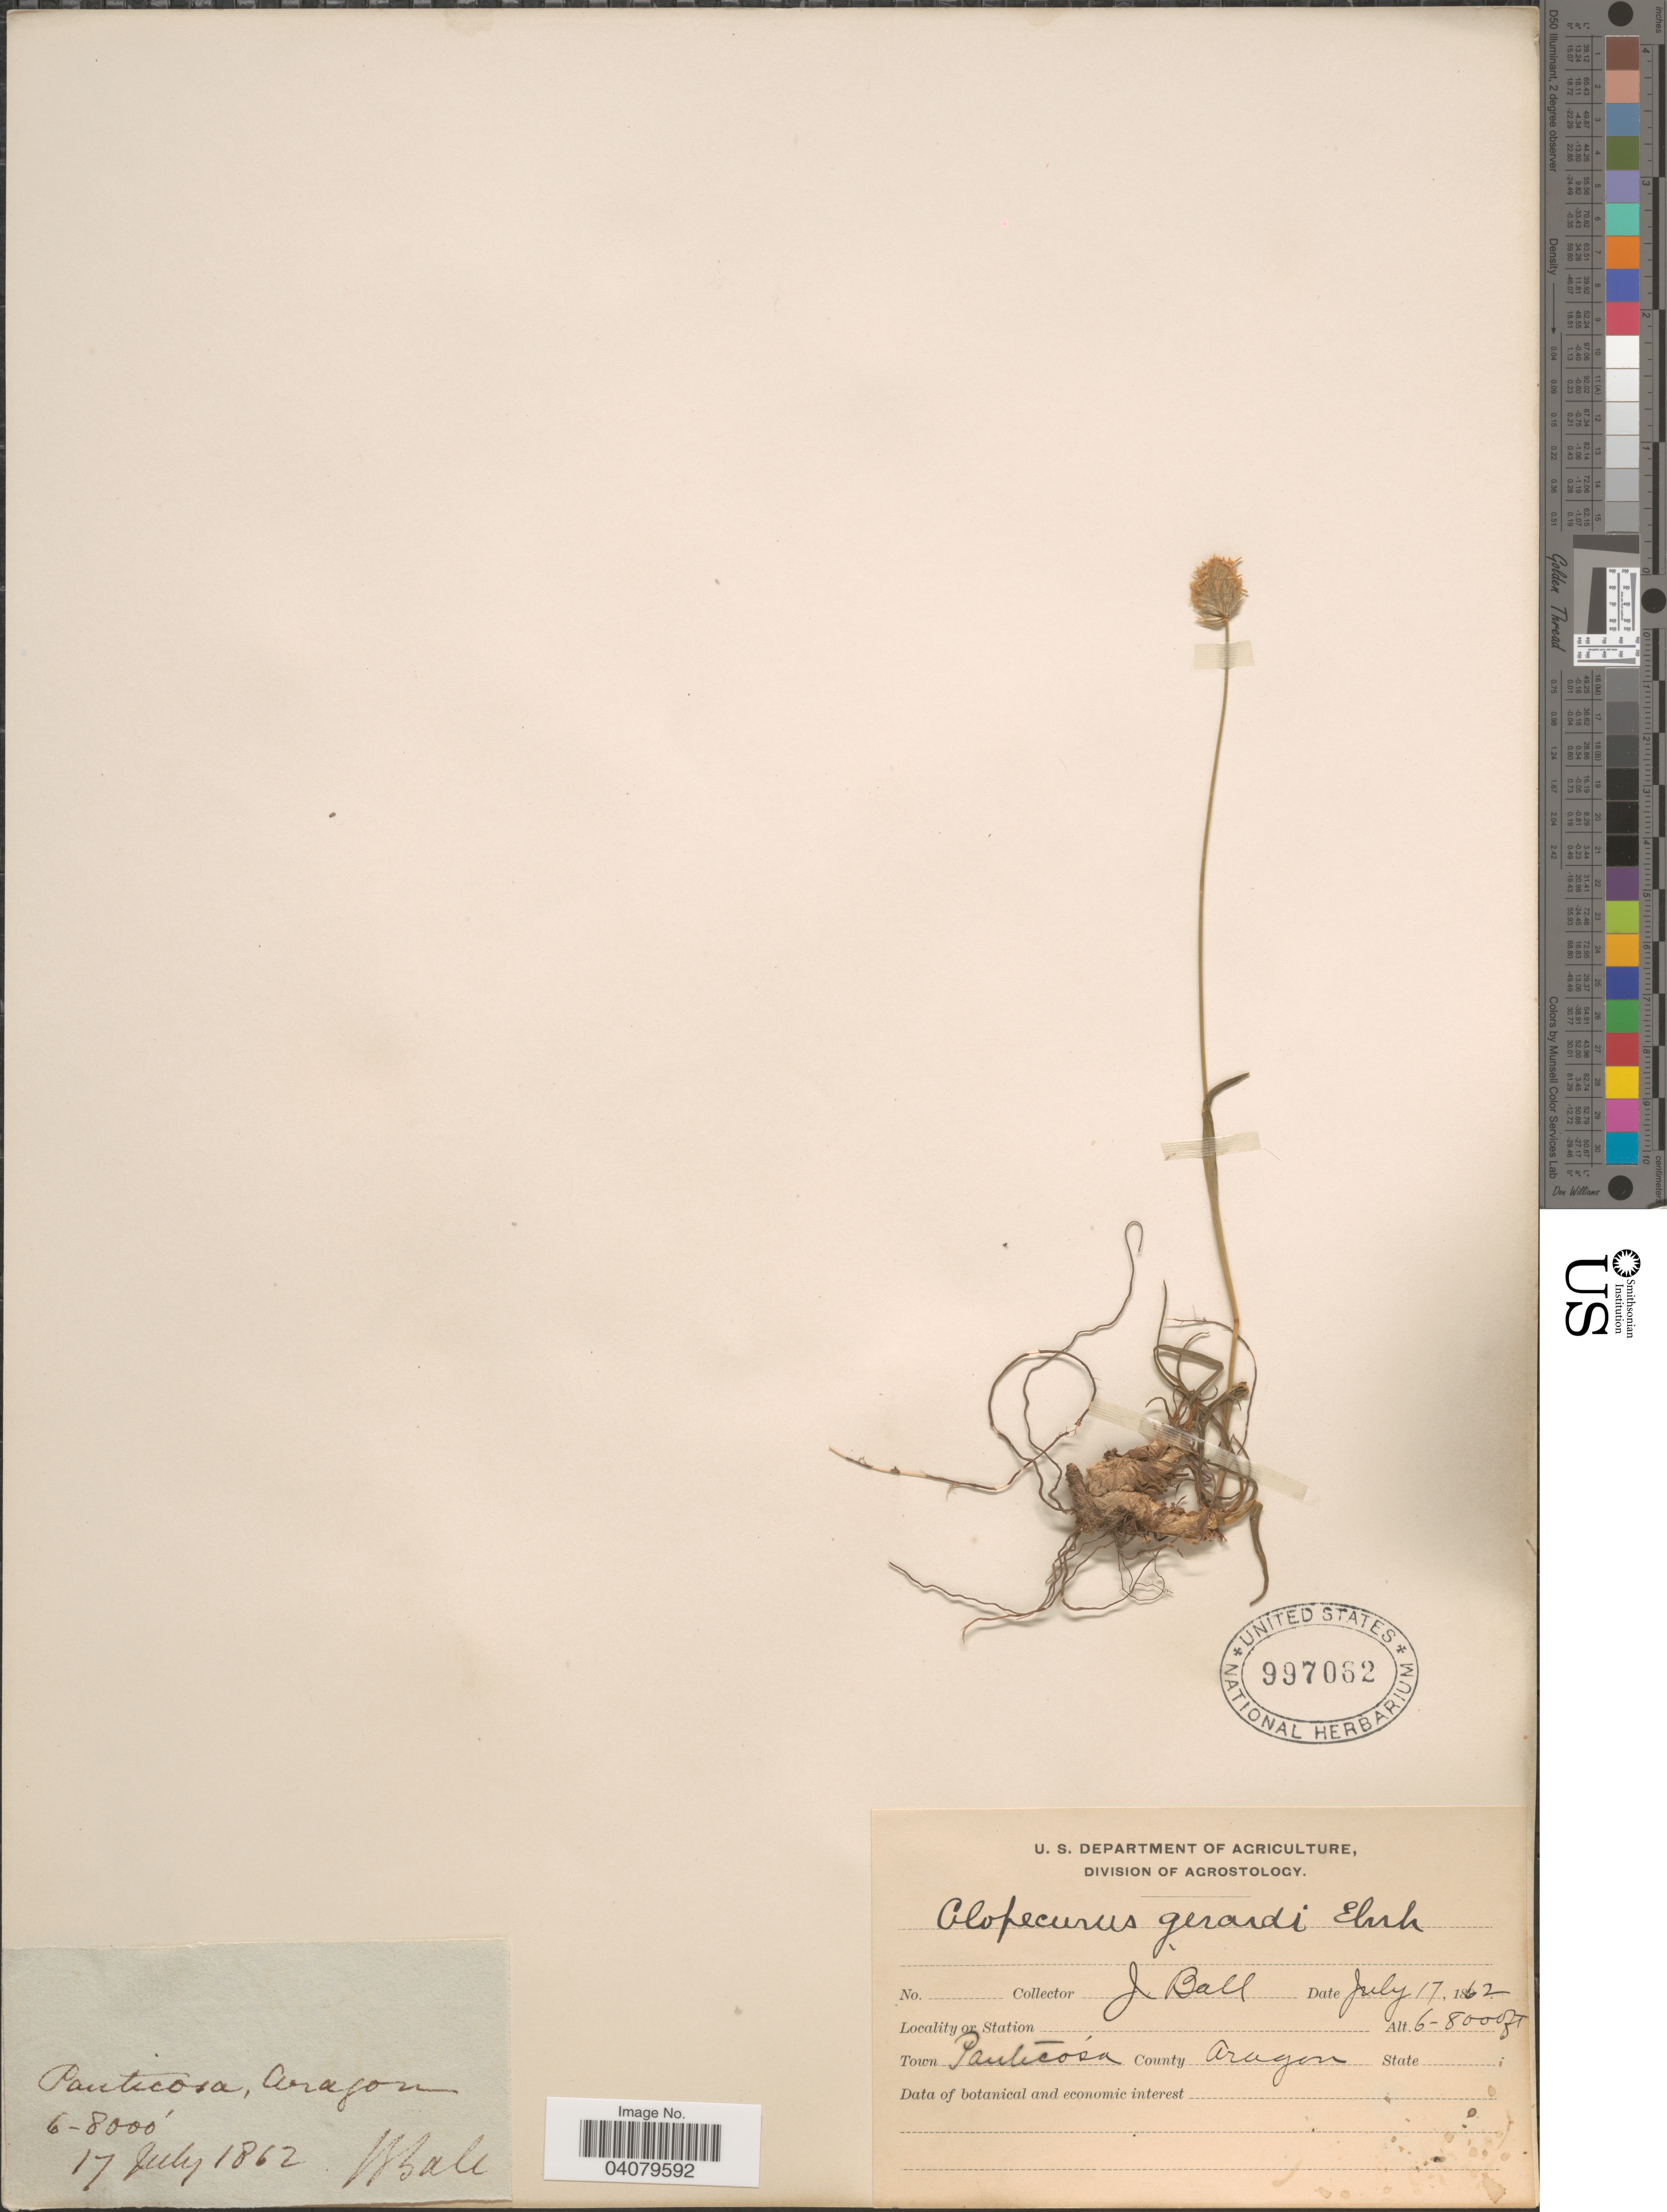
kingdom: Plantae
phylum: Tracheophyta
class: Liliopsida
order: Poales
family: Poaceae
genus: Alopecurus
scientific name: Alopecurus gerardii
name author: (All.) Vill.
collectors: J. Ball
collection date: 1862-07-17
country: Spain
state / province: Aragón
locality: Town Panticosa.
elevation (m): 1829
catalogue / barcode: US 997062